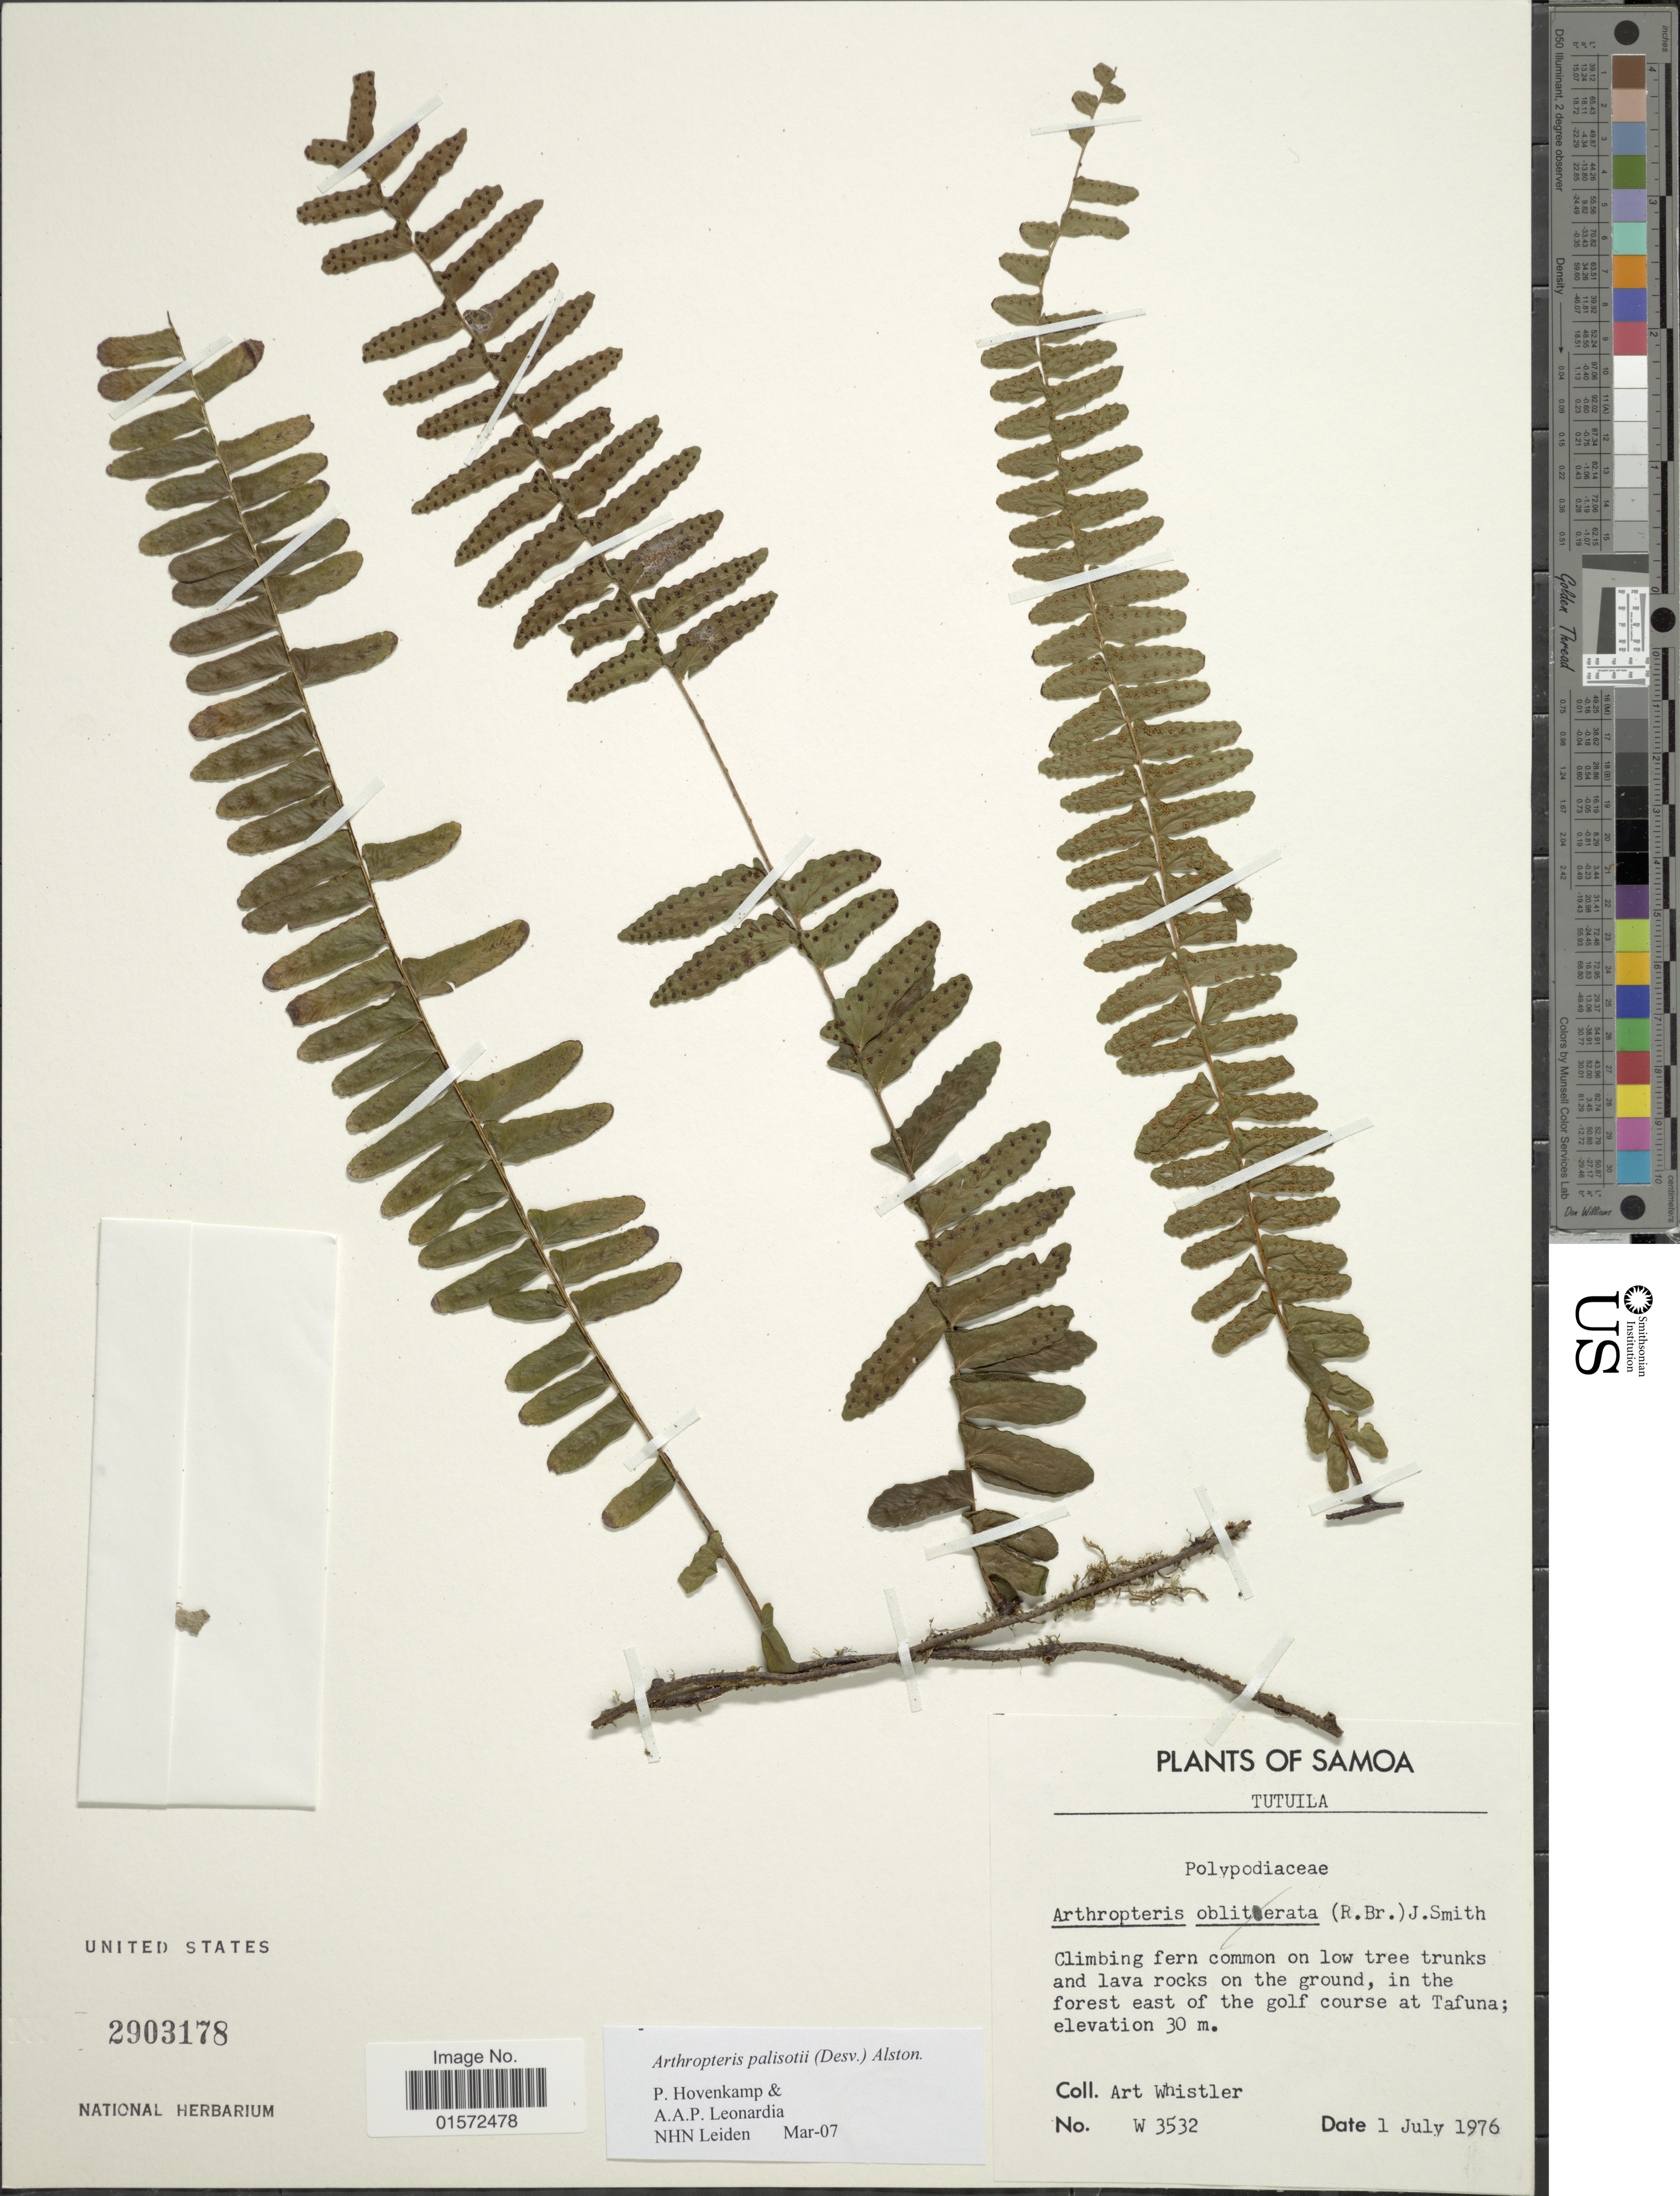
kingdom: Plantae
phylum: Tracheophyta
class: Polypodiopsida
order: Polypodiales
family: Tectariaceae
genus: Arthropteris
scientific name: Arthropteris palisotii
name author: (Desv.) Alston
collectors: A. Whistler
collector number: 3532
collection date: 1976-07-01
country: American Samoa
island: Tutuila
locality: Tutuila, in the forest east of the golf course at tafuna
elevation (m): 30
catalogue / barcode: US 2903178